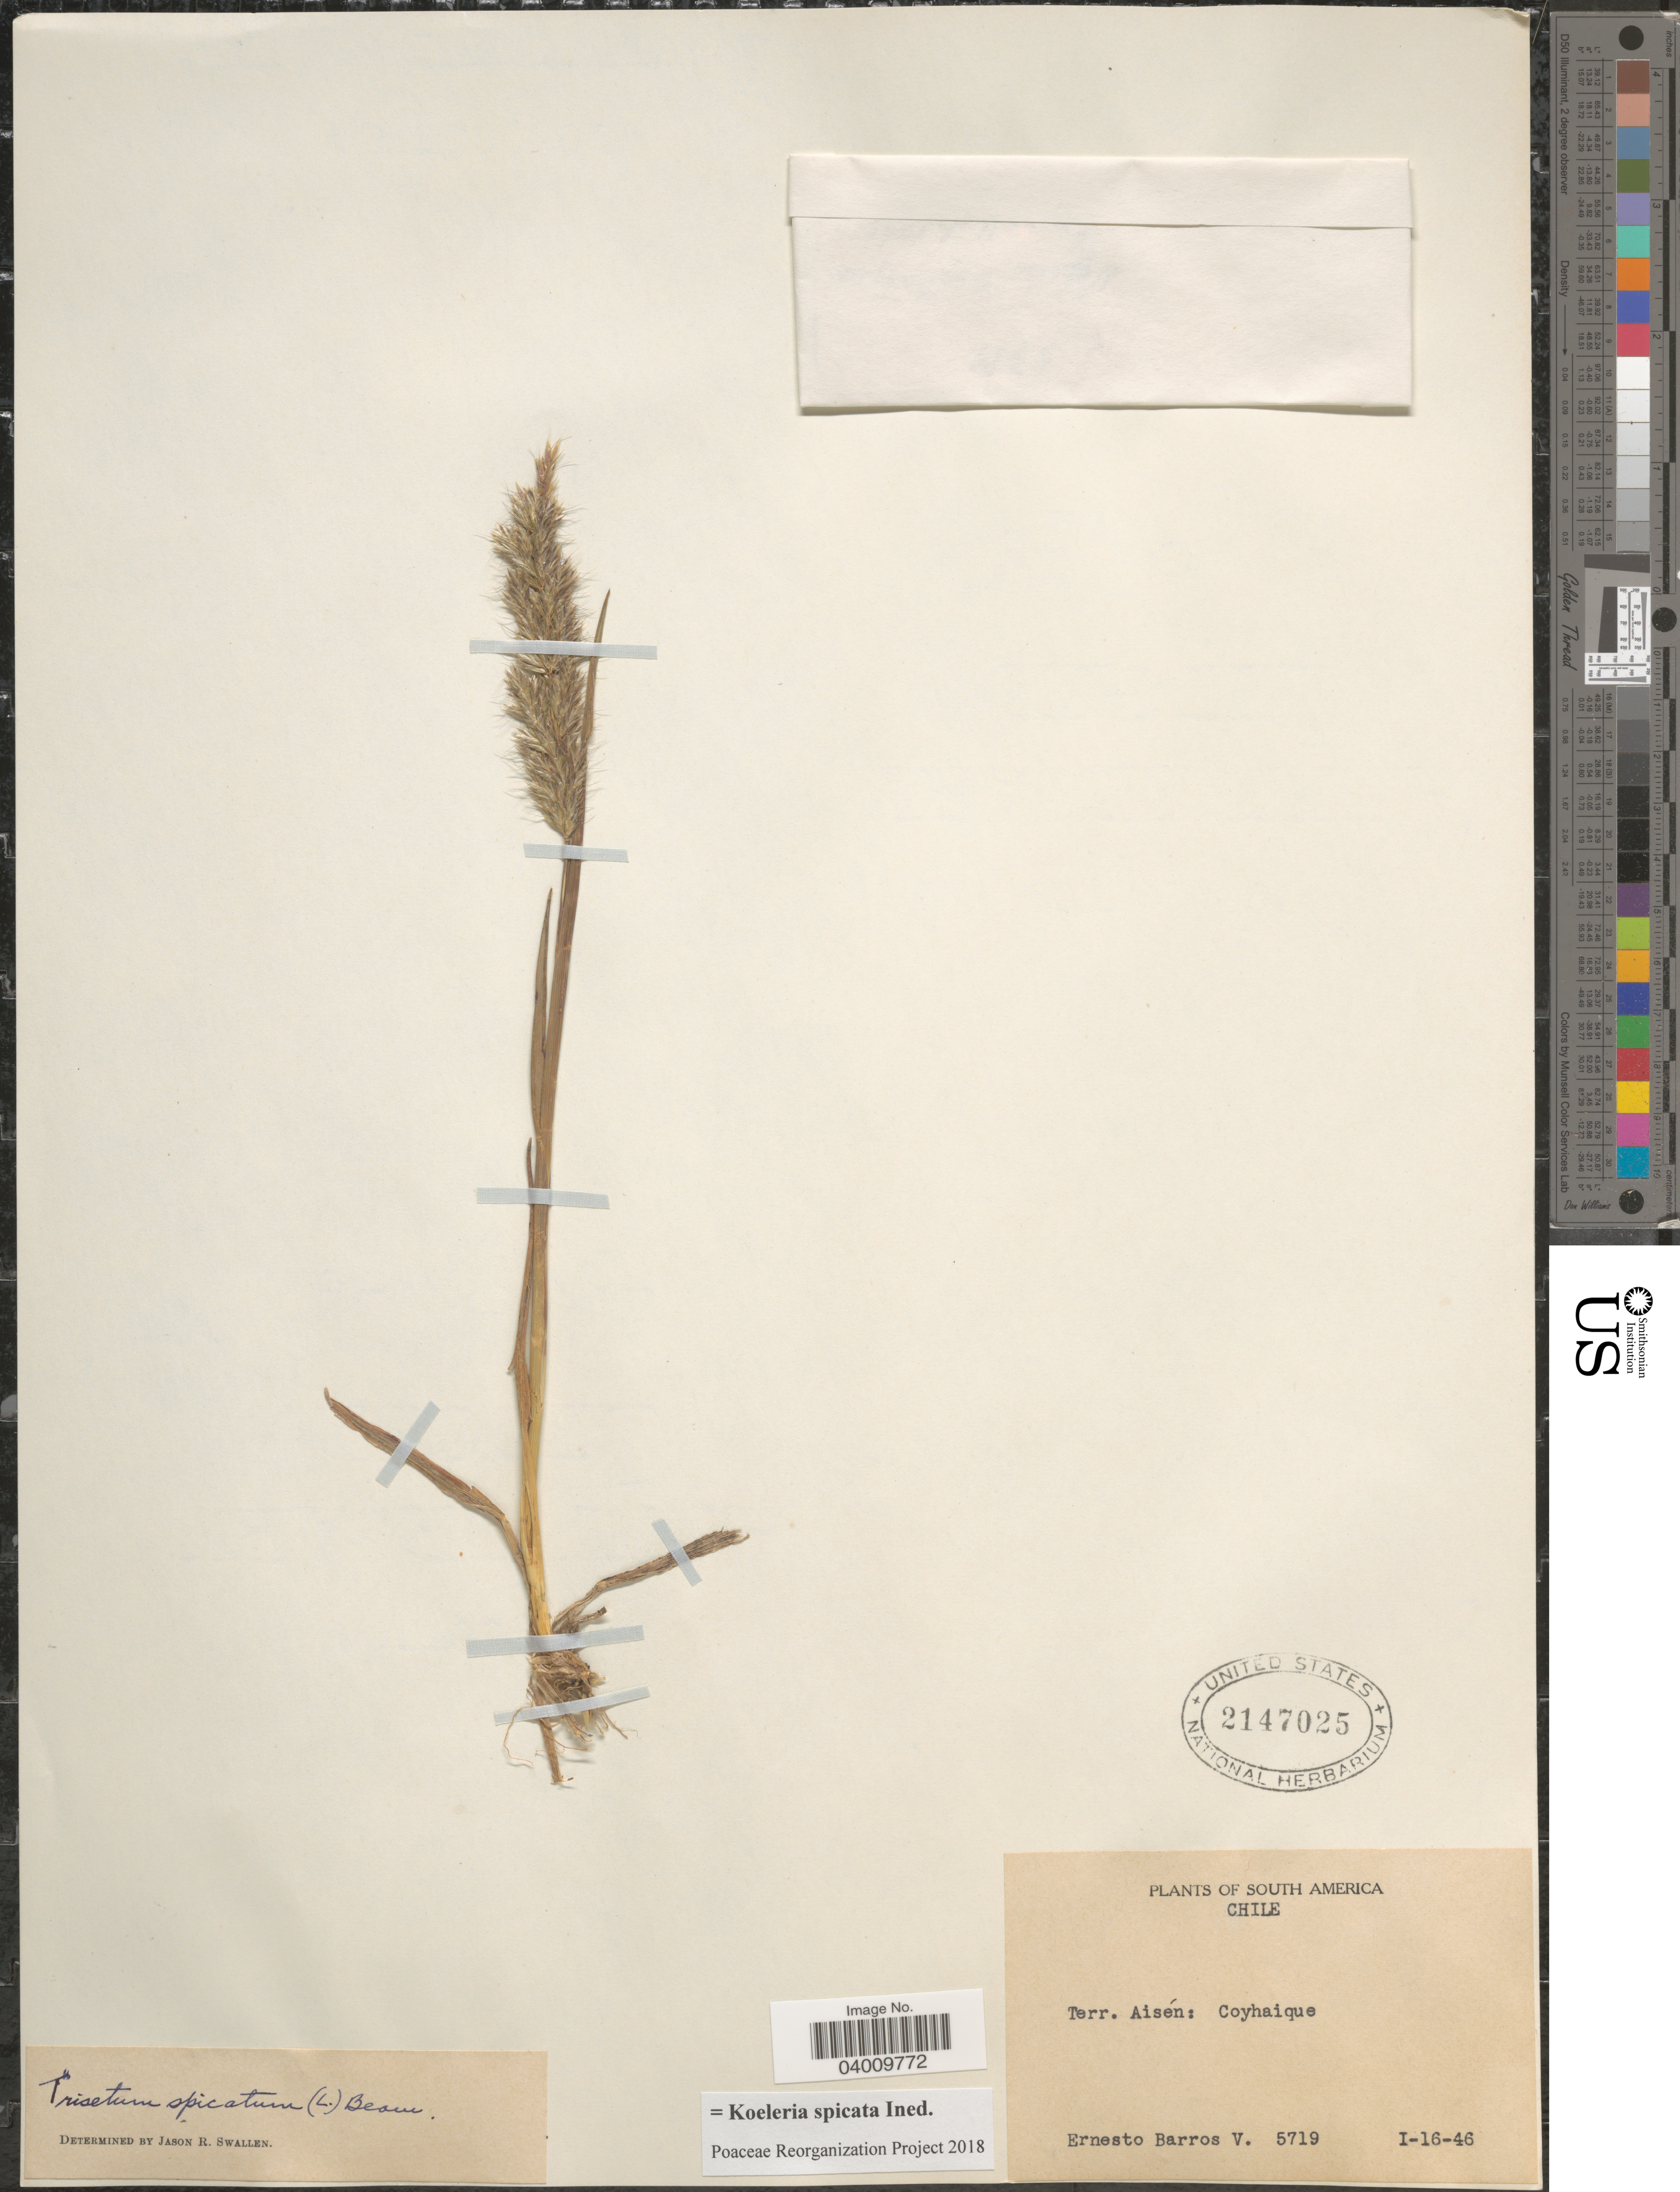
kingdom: Plantae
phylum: Tracheophyta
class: Liliopsida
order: Poales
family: Poaceae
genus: Koeleria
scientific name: Koeleria spicata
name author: (L.) Barberá et al.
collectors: E. Barros V.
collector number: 5719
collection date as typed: Transcribed d/m/y: 16/1/46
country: Chile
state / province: Aisén (XI)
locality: Terr. Aisén: Coyhaique.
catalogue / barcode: US 2147025